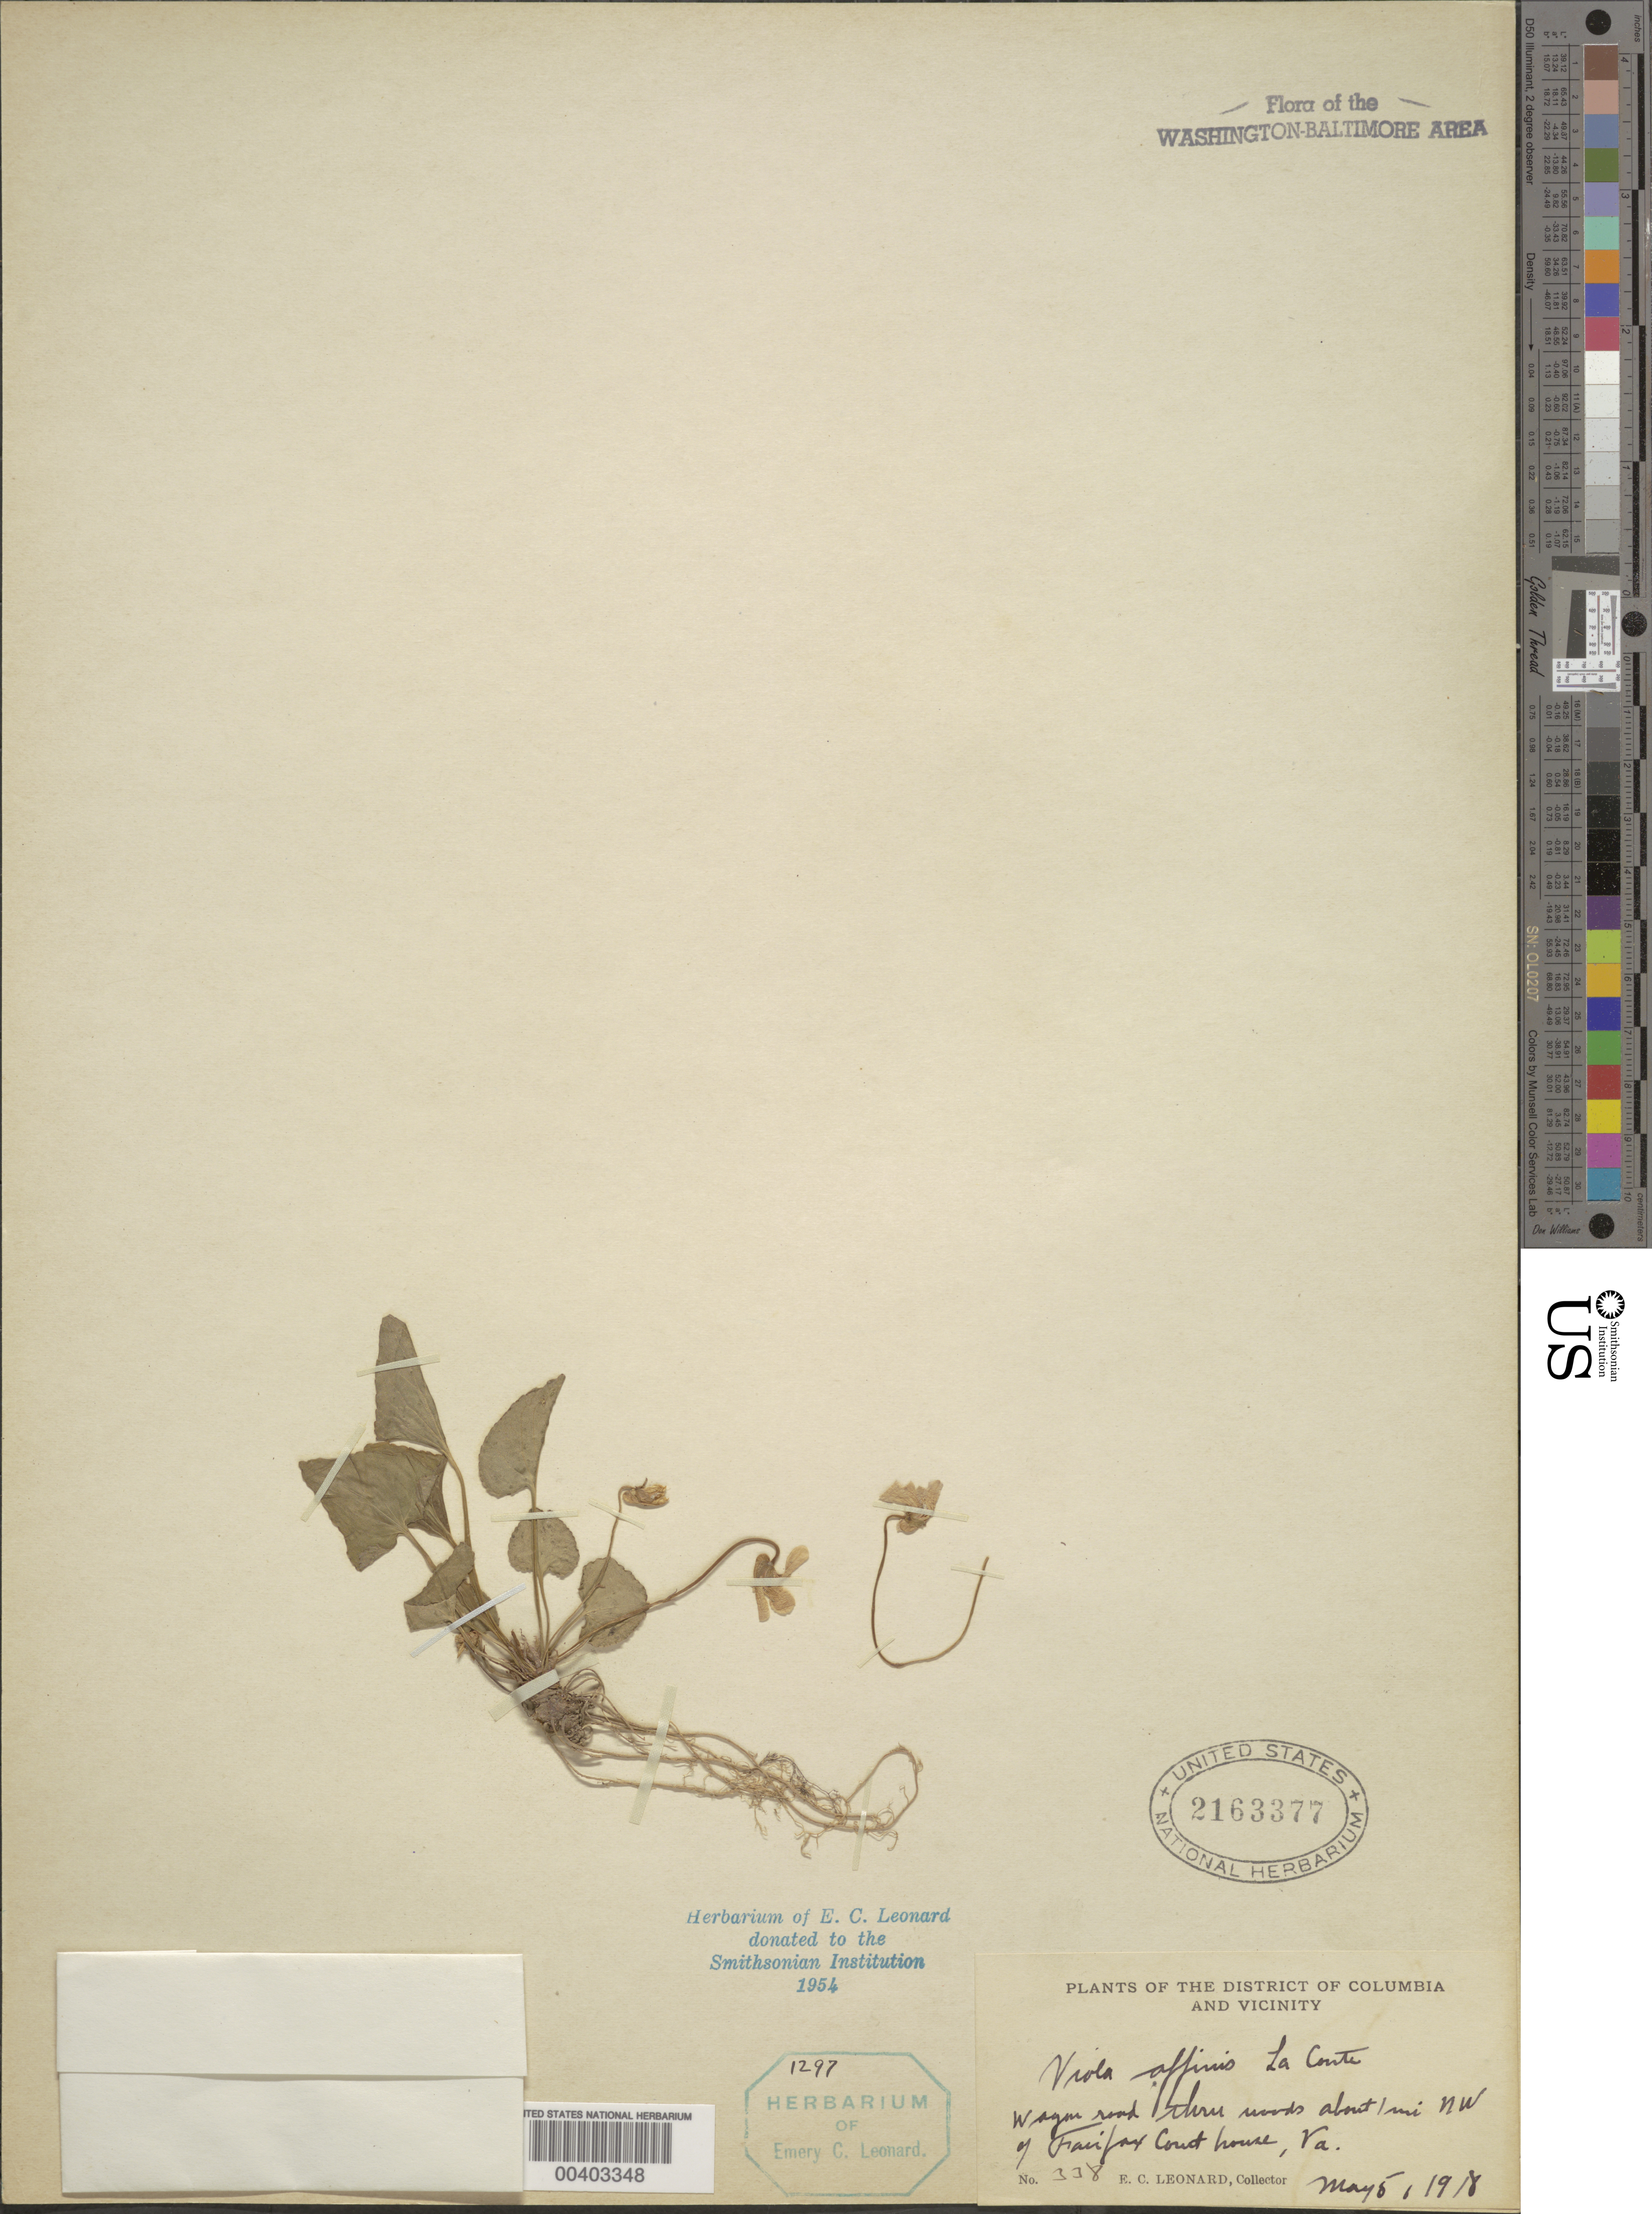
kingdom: Plantae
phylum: Tracheophyta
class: Magnoliopsida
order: Malpighiales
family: Violaceae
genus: Viola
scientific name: Viola sororia var. affinis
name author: (LeConte) McKinney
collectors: E. C. Leonard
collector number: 338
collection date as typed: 05 May 1918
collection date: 1918-05-05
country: United States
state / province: Virginia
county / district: Fairfax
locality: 1 mi NW of Fairfax Court House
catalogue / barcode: US 2163377